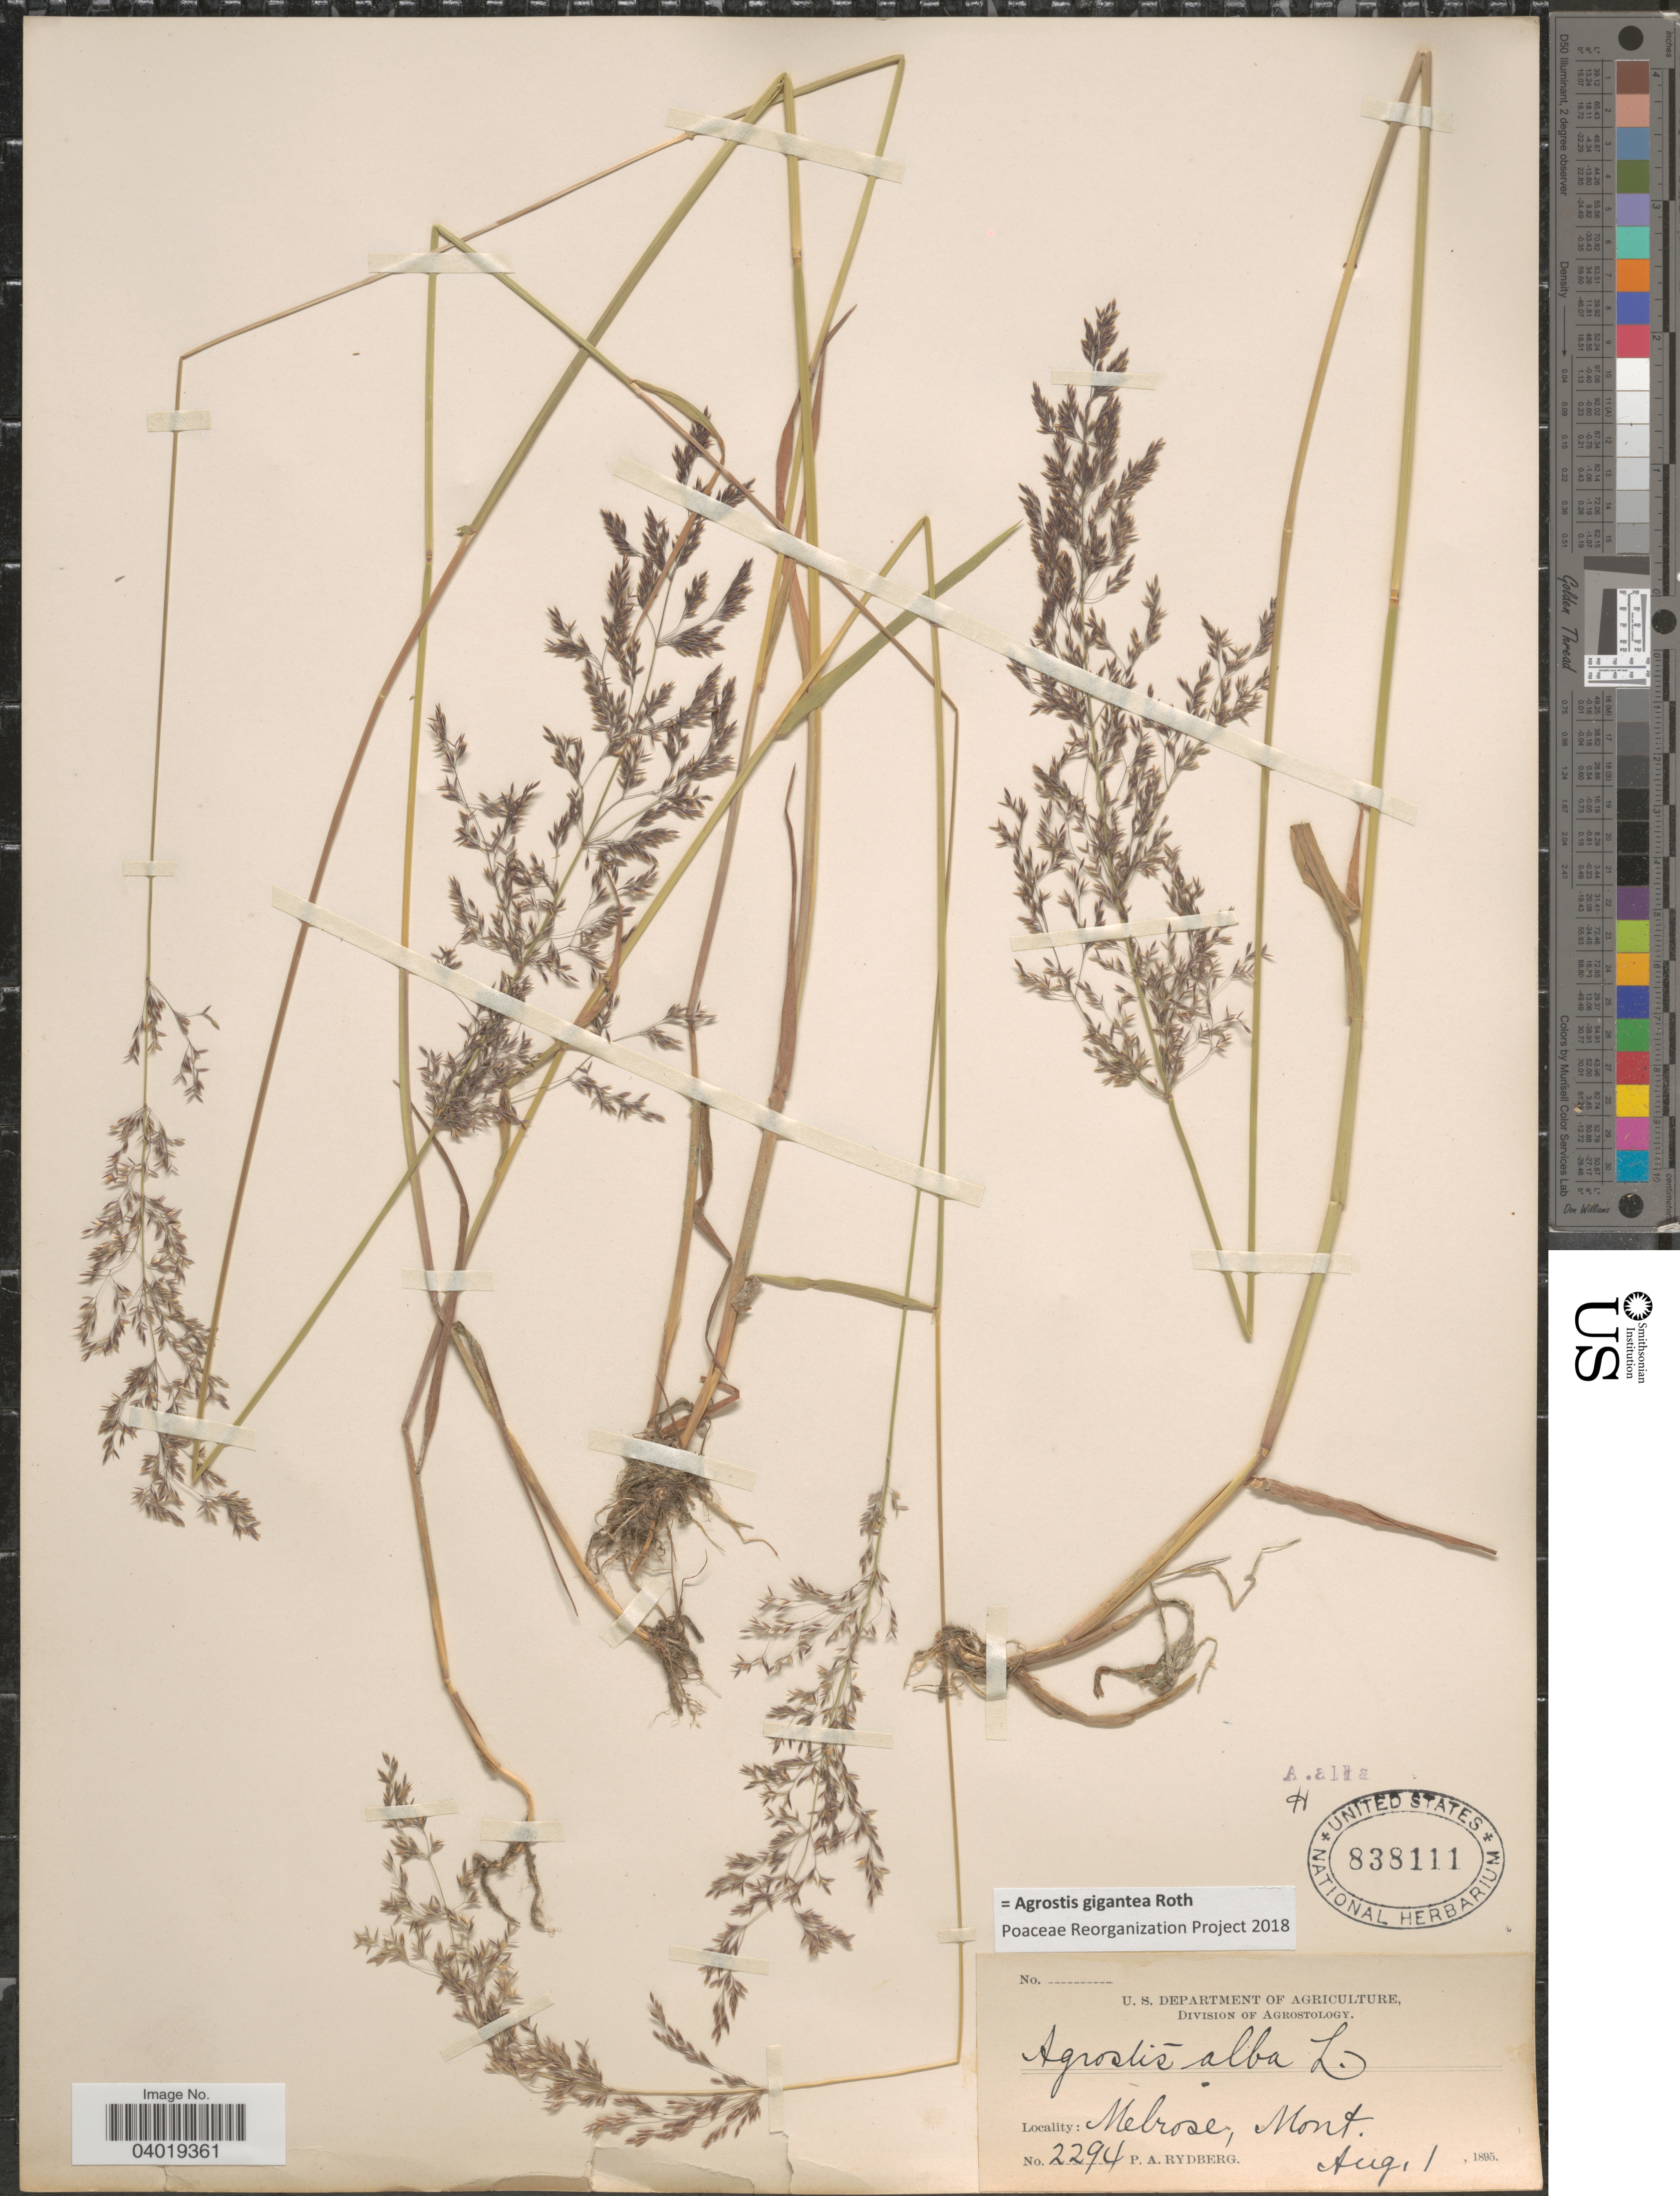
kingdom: Plantae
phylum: Tracheophyta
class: Liliopsida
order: Poales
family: Poaceae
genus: Agrostis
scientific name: Agrostis gigantea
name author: Roth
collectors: P. A. Rydberg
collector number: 2294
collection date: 1895-08-01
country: United States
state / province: Montana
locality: Melrose.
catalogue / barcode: US 838111